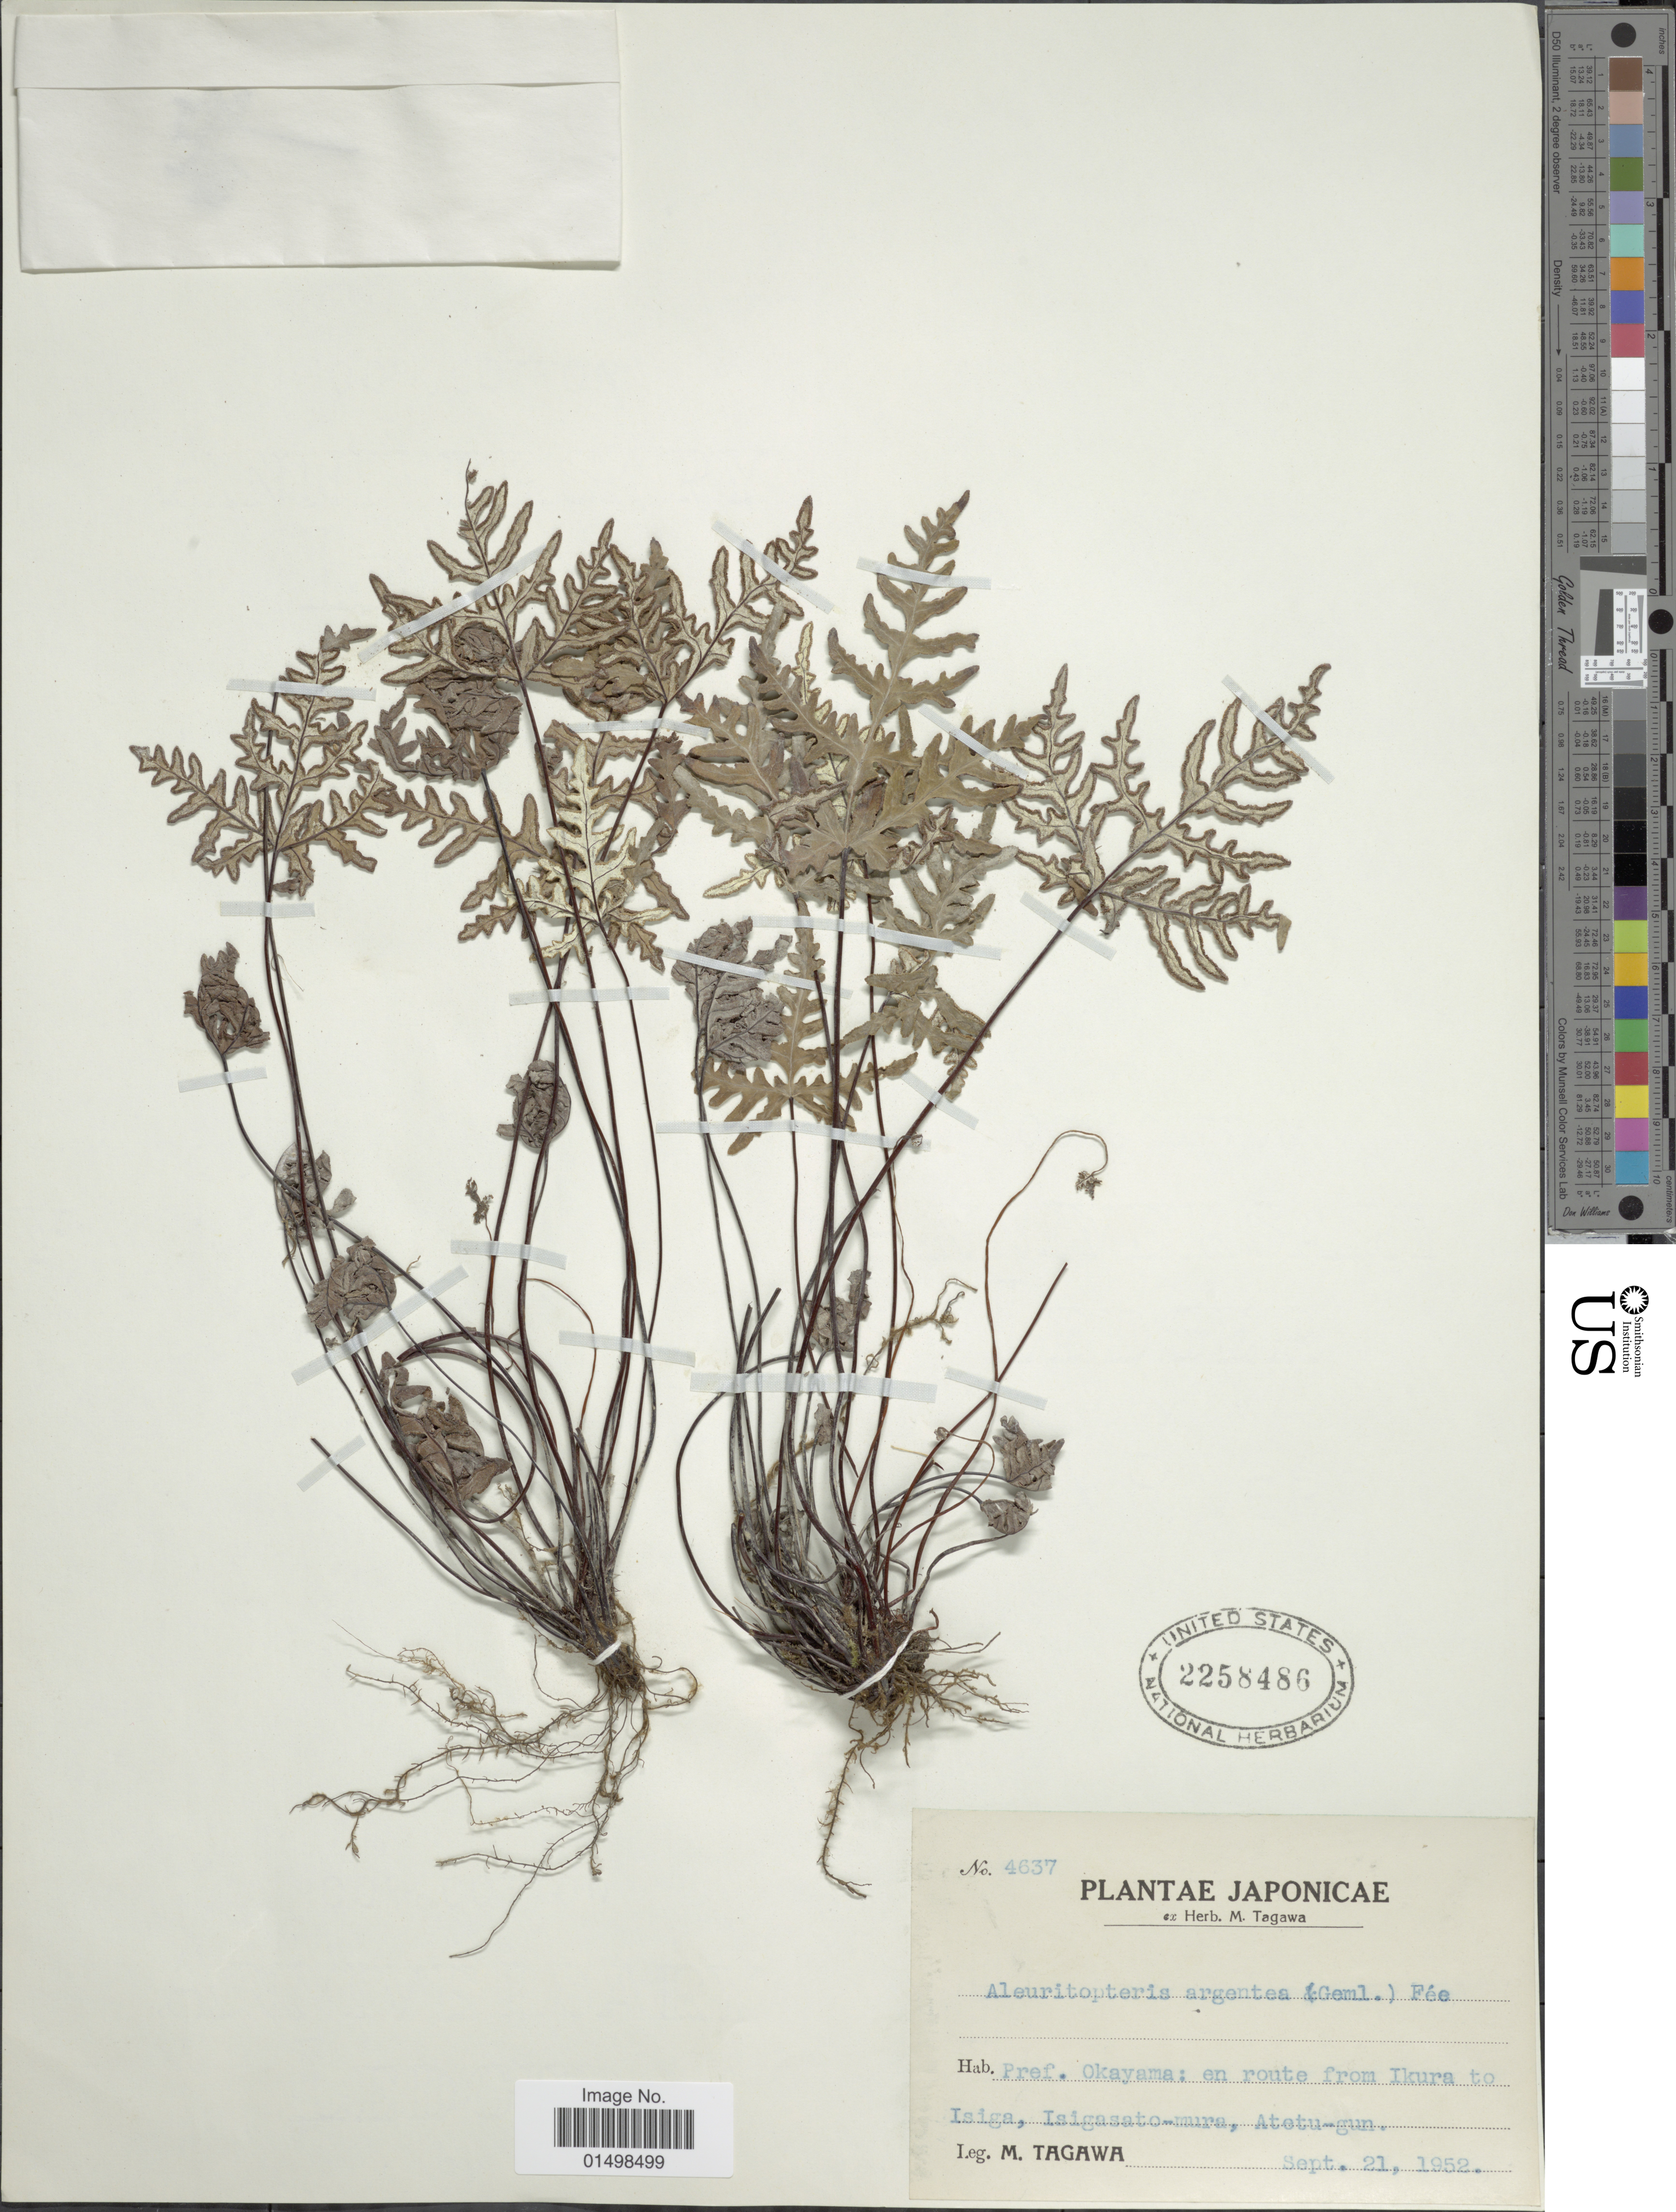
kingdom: Plantae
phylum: Tracheophyta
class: Polypodiopsida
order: Polypodiales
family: Pteridaceae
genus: Aleuritopteris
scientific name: Aleuritopteris argentea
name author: (S.G. Gmel.) Fée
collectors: M. Tagawa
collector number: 4637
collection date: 1952-09-21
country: Japan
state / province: Okayama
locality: Pref. Okayama: en route from Ikura to Isiga, Isigasato-mira, Atotu-gun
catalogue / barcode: US 2248486